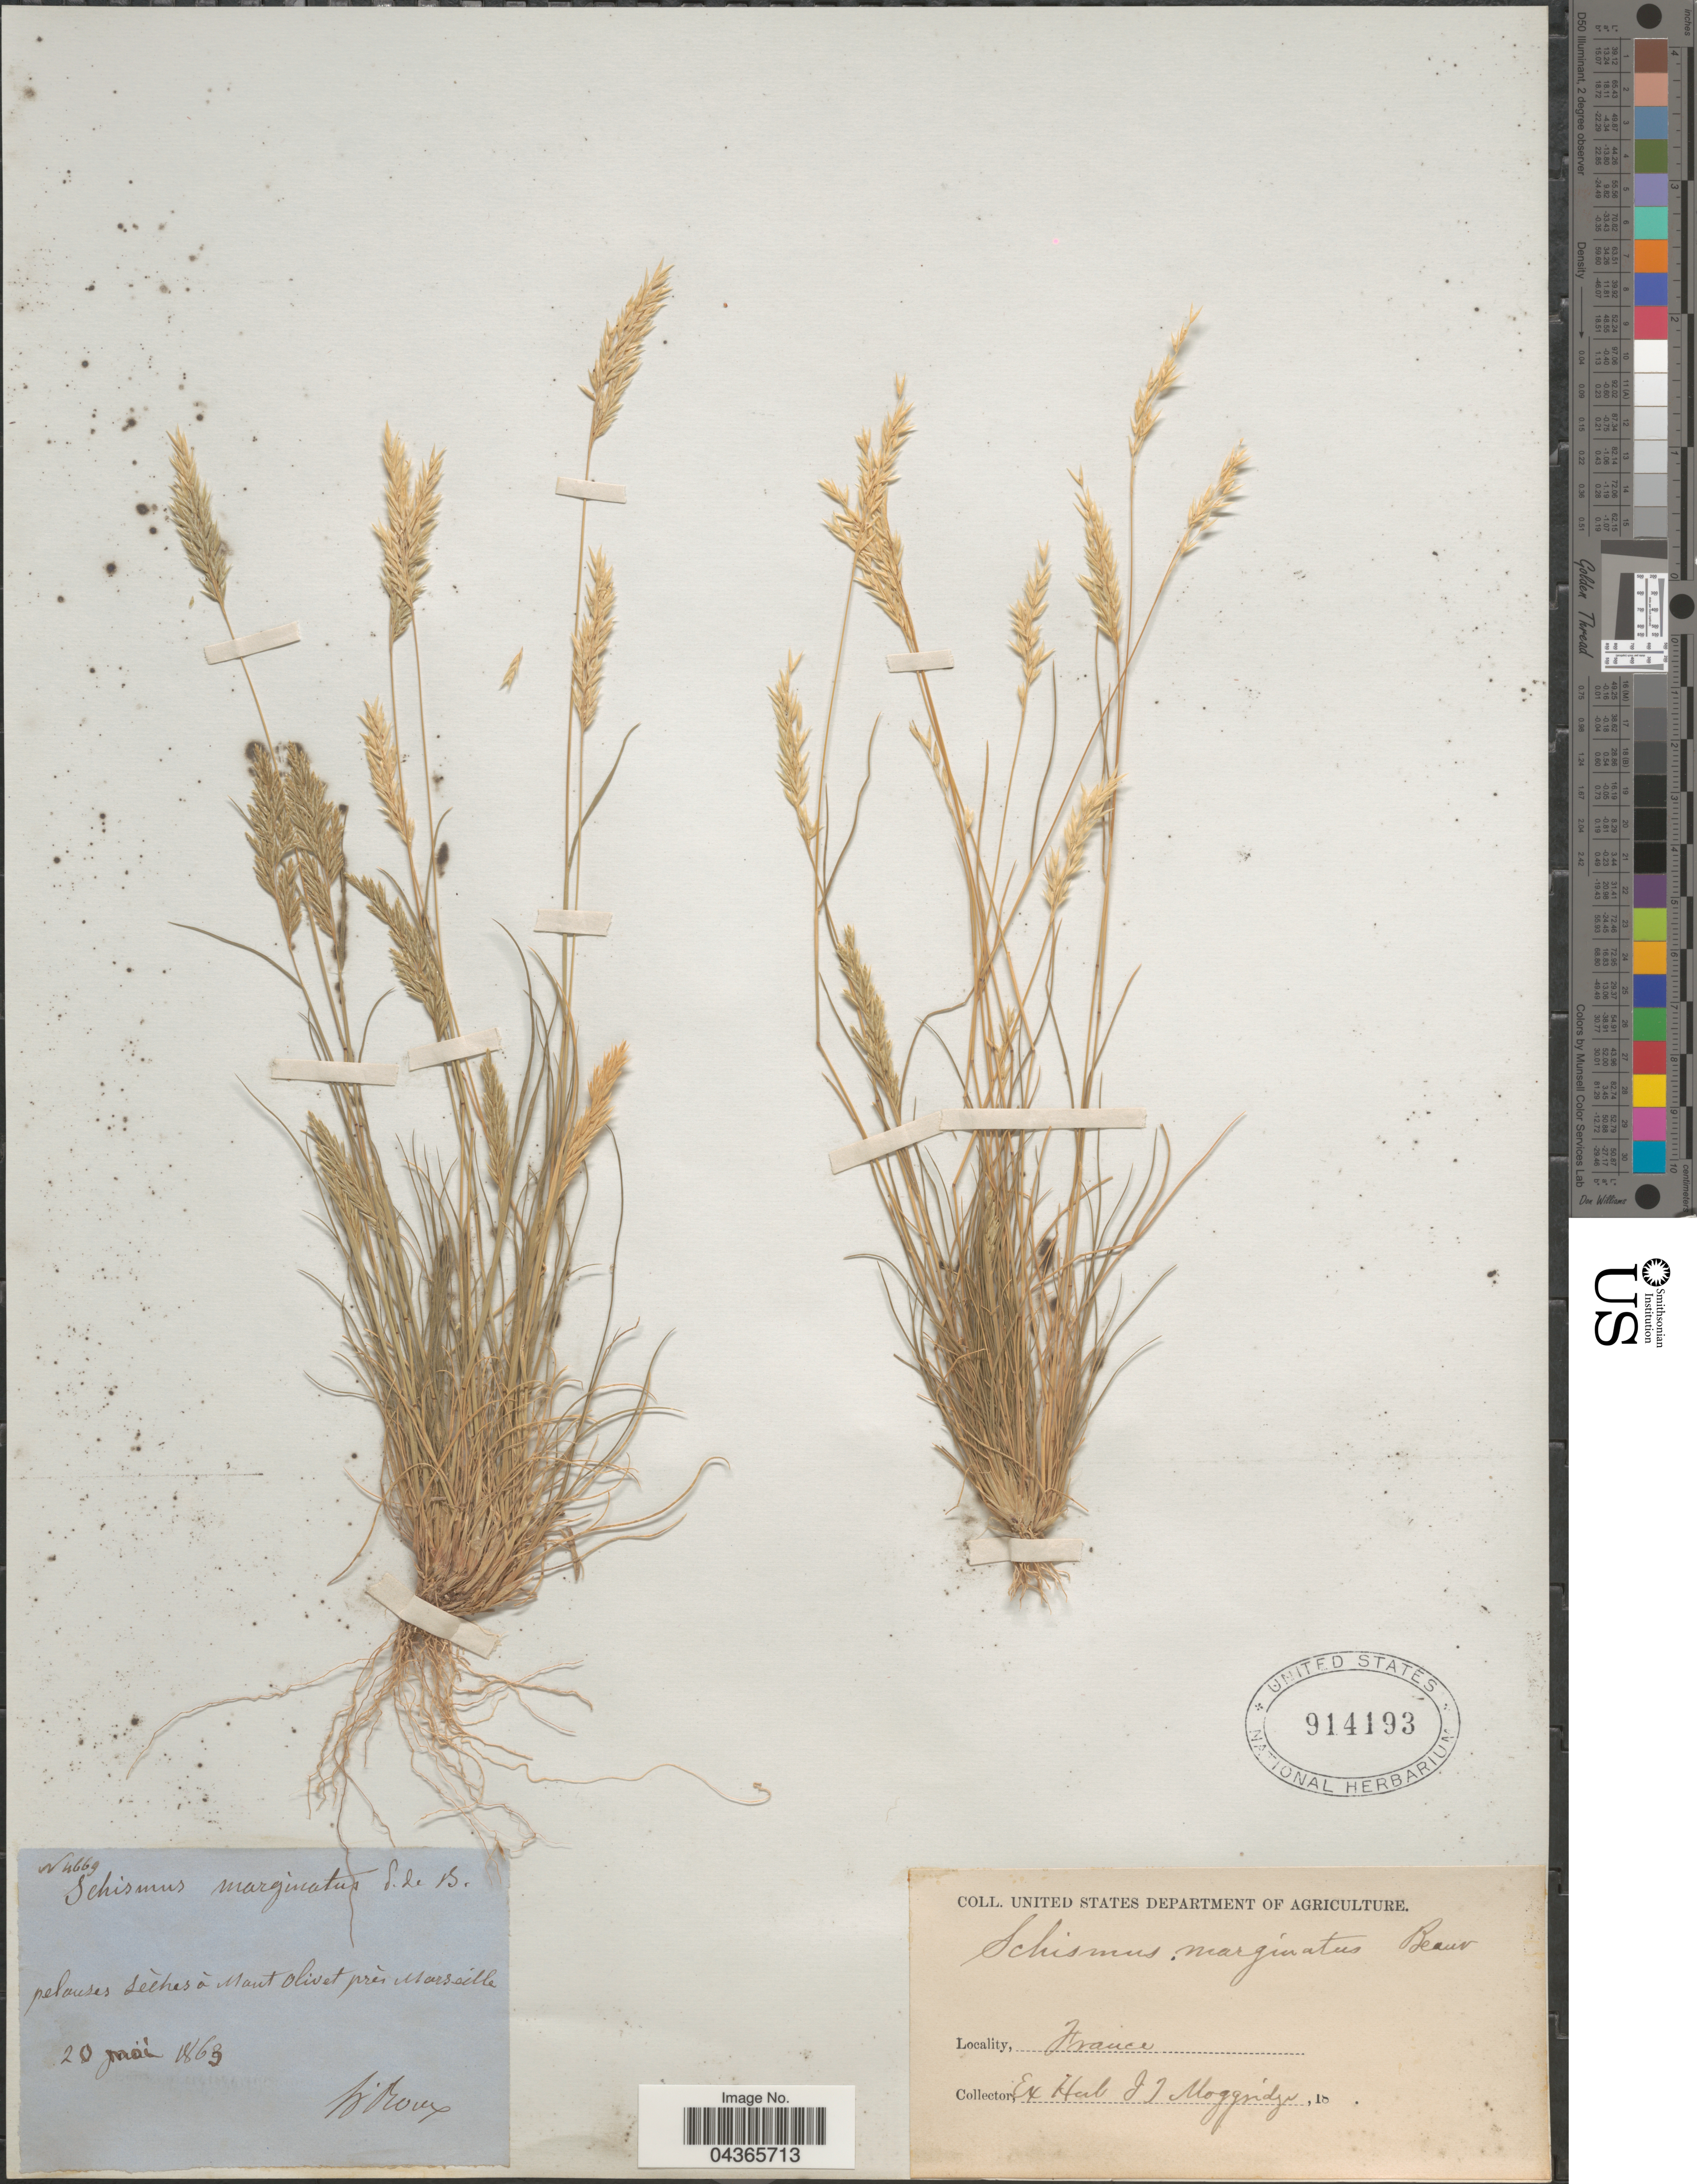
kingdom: Plantae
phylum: Tracheophyta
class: Liliopsida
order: Poales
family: Poaceae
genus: Schismus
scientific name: Schismus barbatus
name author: (L.) Thell.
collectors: N. Roux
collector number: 4669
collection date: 1863-05-20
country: France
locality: Pelouses sèches a Mont Olivet près Marseille.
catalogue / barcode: US 914193